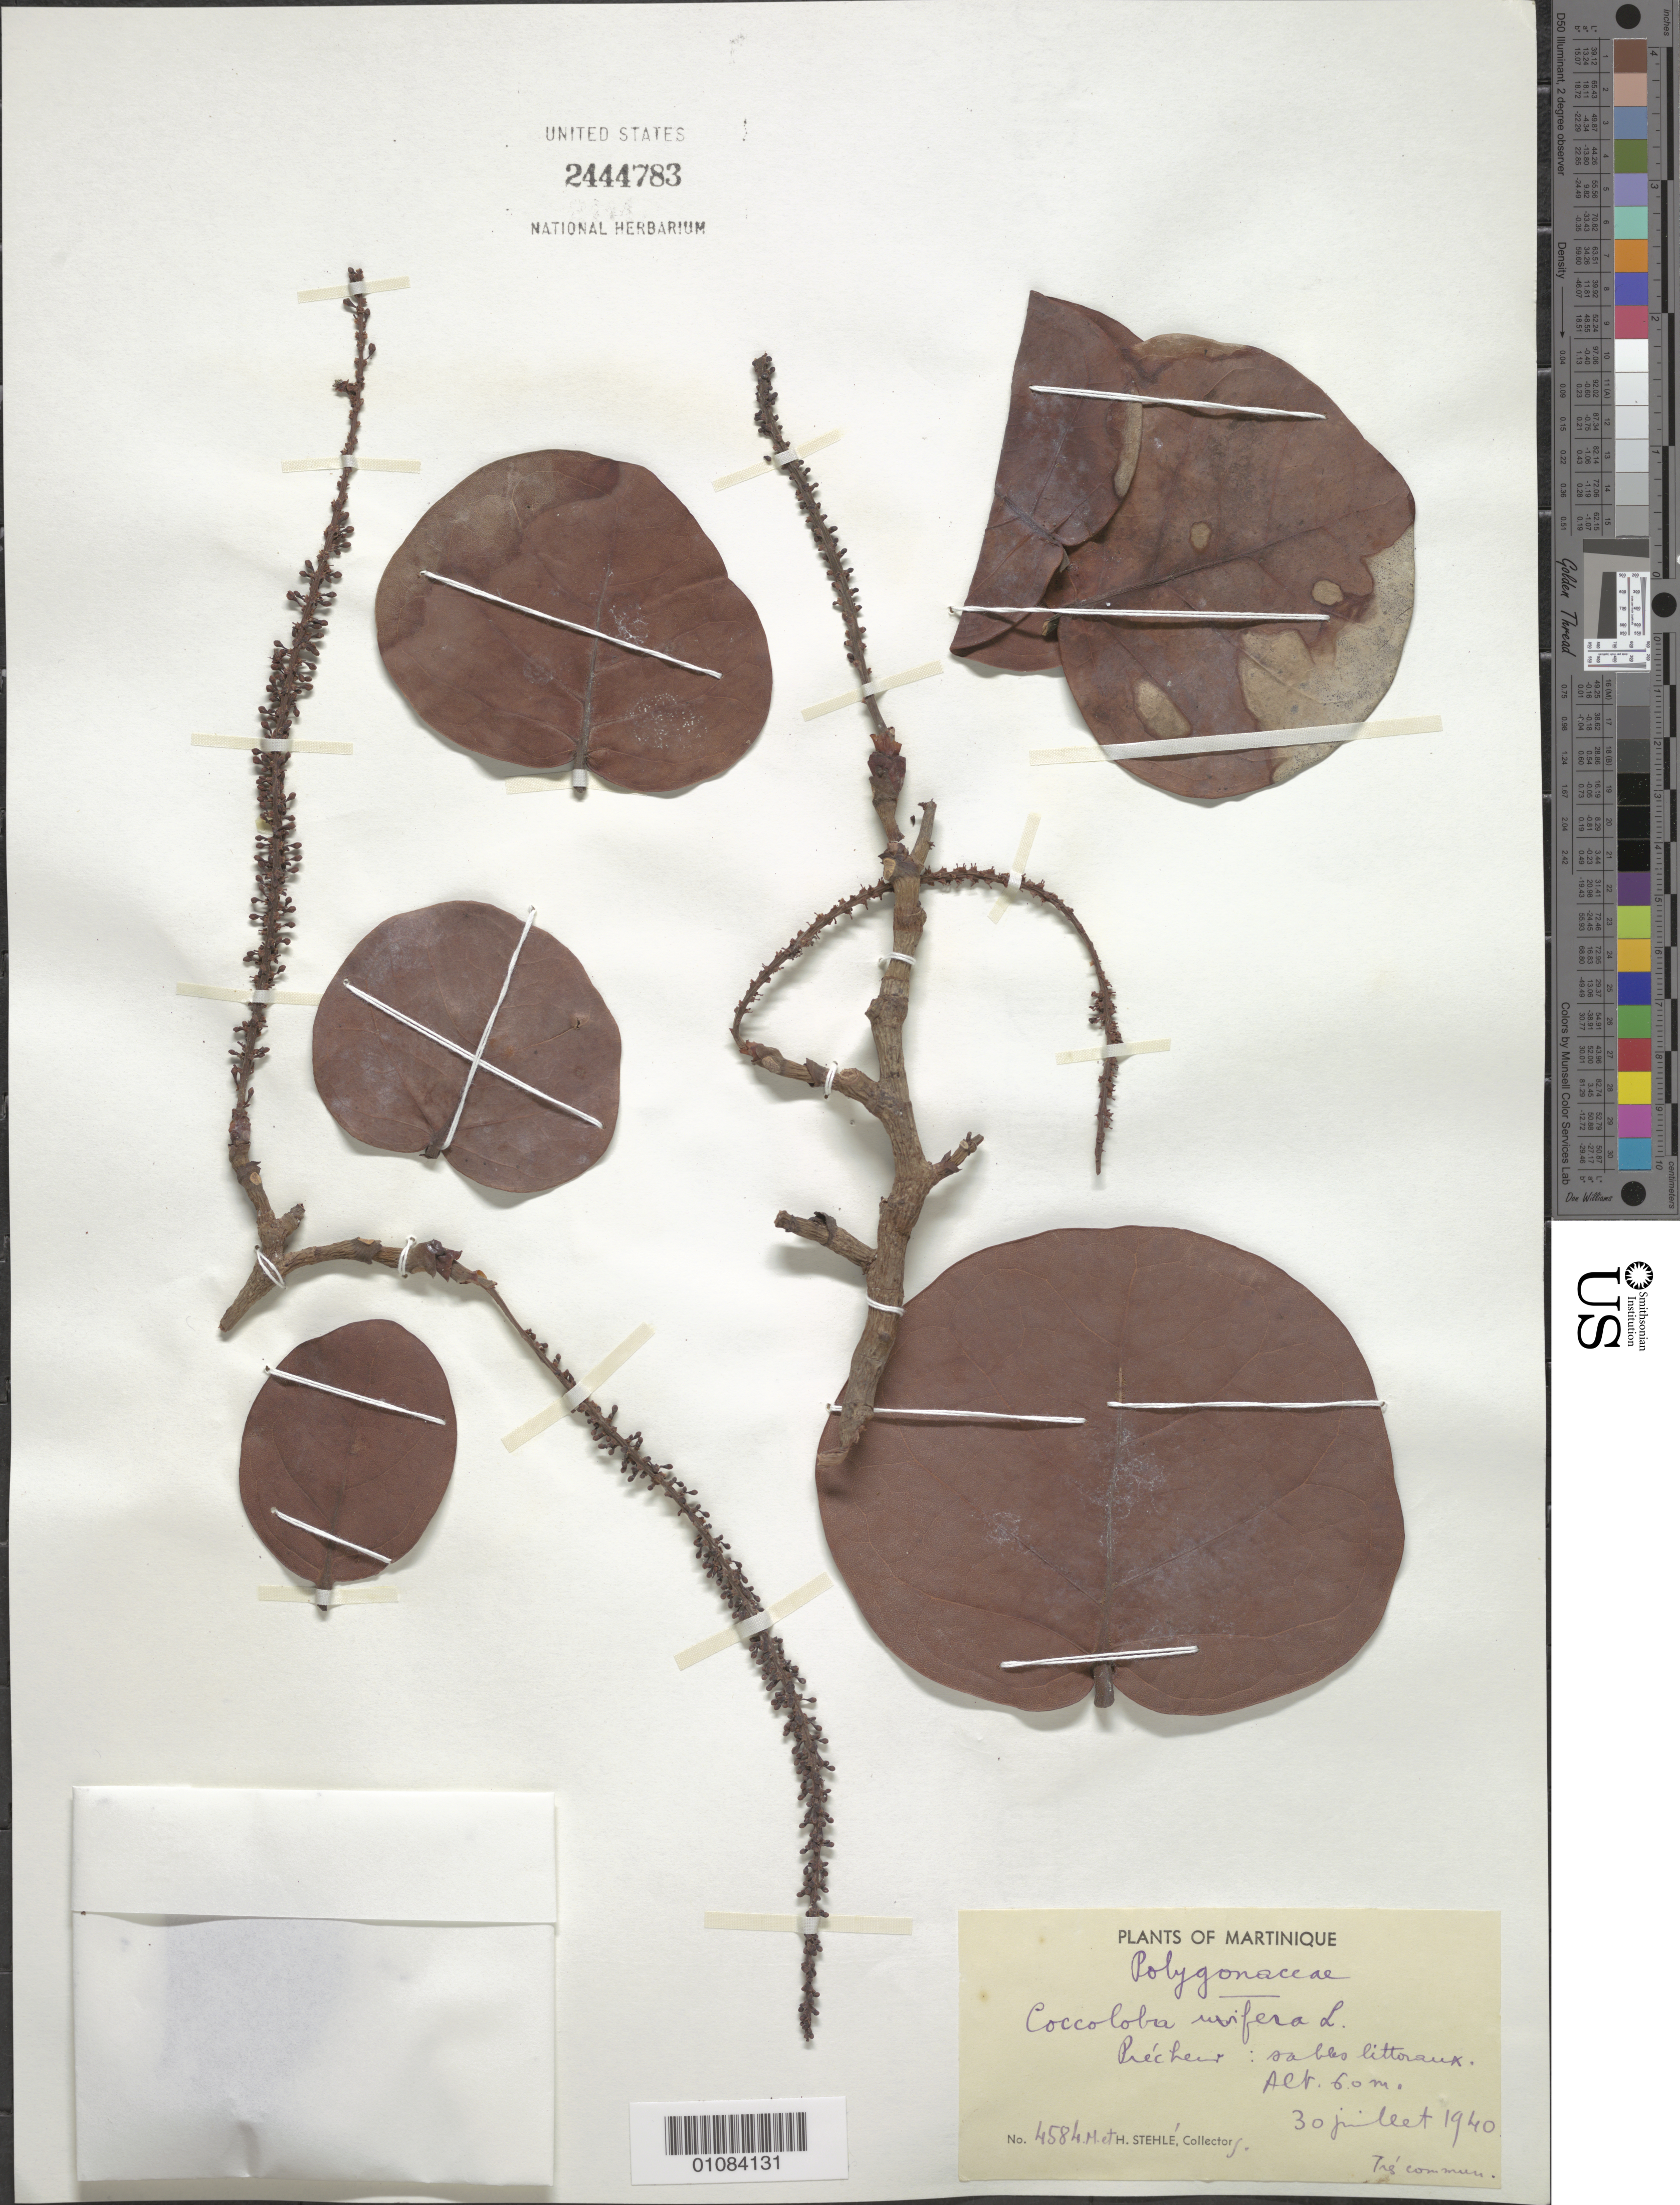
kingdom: Plantae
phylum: Tracheophyta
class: Magnoliopsida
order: Caryophyllales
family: Polygonaceae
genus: Coccoloba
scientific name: Coccoloba uvifera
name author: L.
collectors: H. Stehlé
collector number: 4584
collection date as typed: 30 Jul 1940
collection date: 1940-07-30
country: Martinique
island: Martinique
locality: Precheur: sables littoraux.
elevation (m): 60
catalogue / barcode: US 2444783